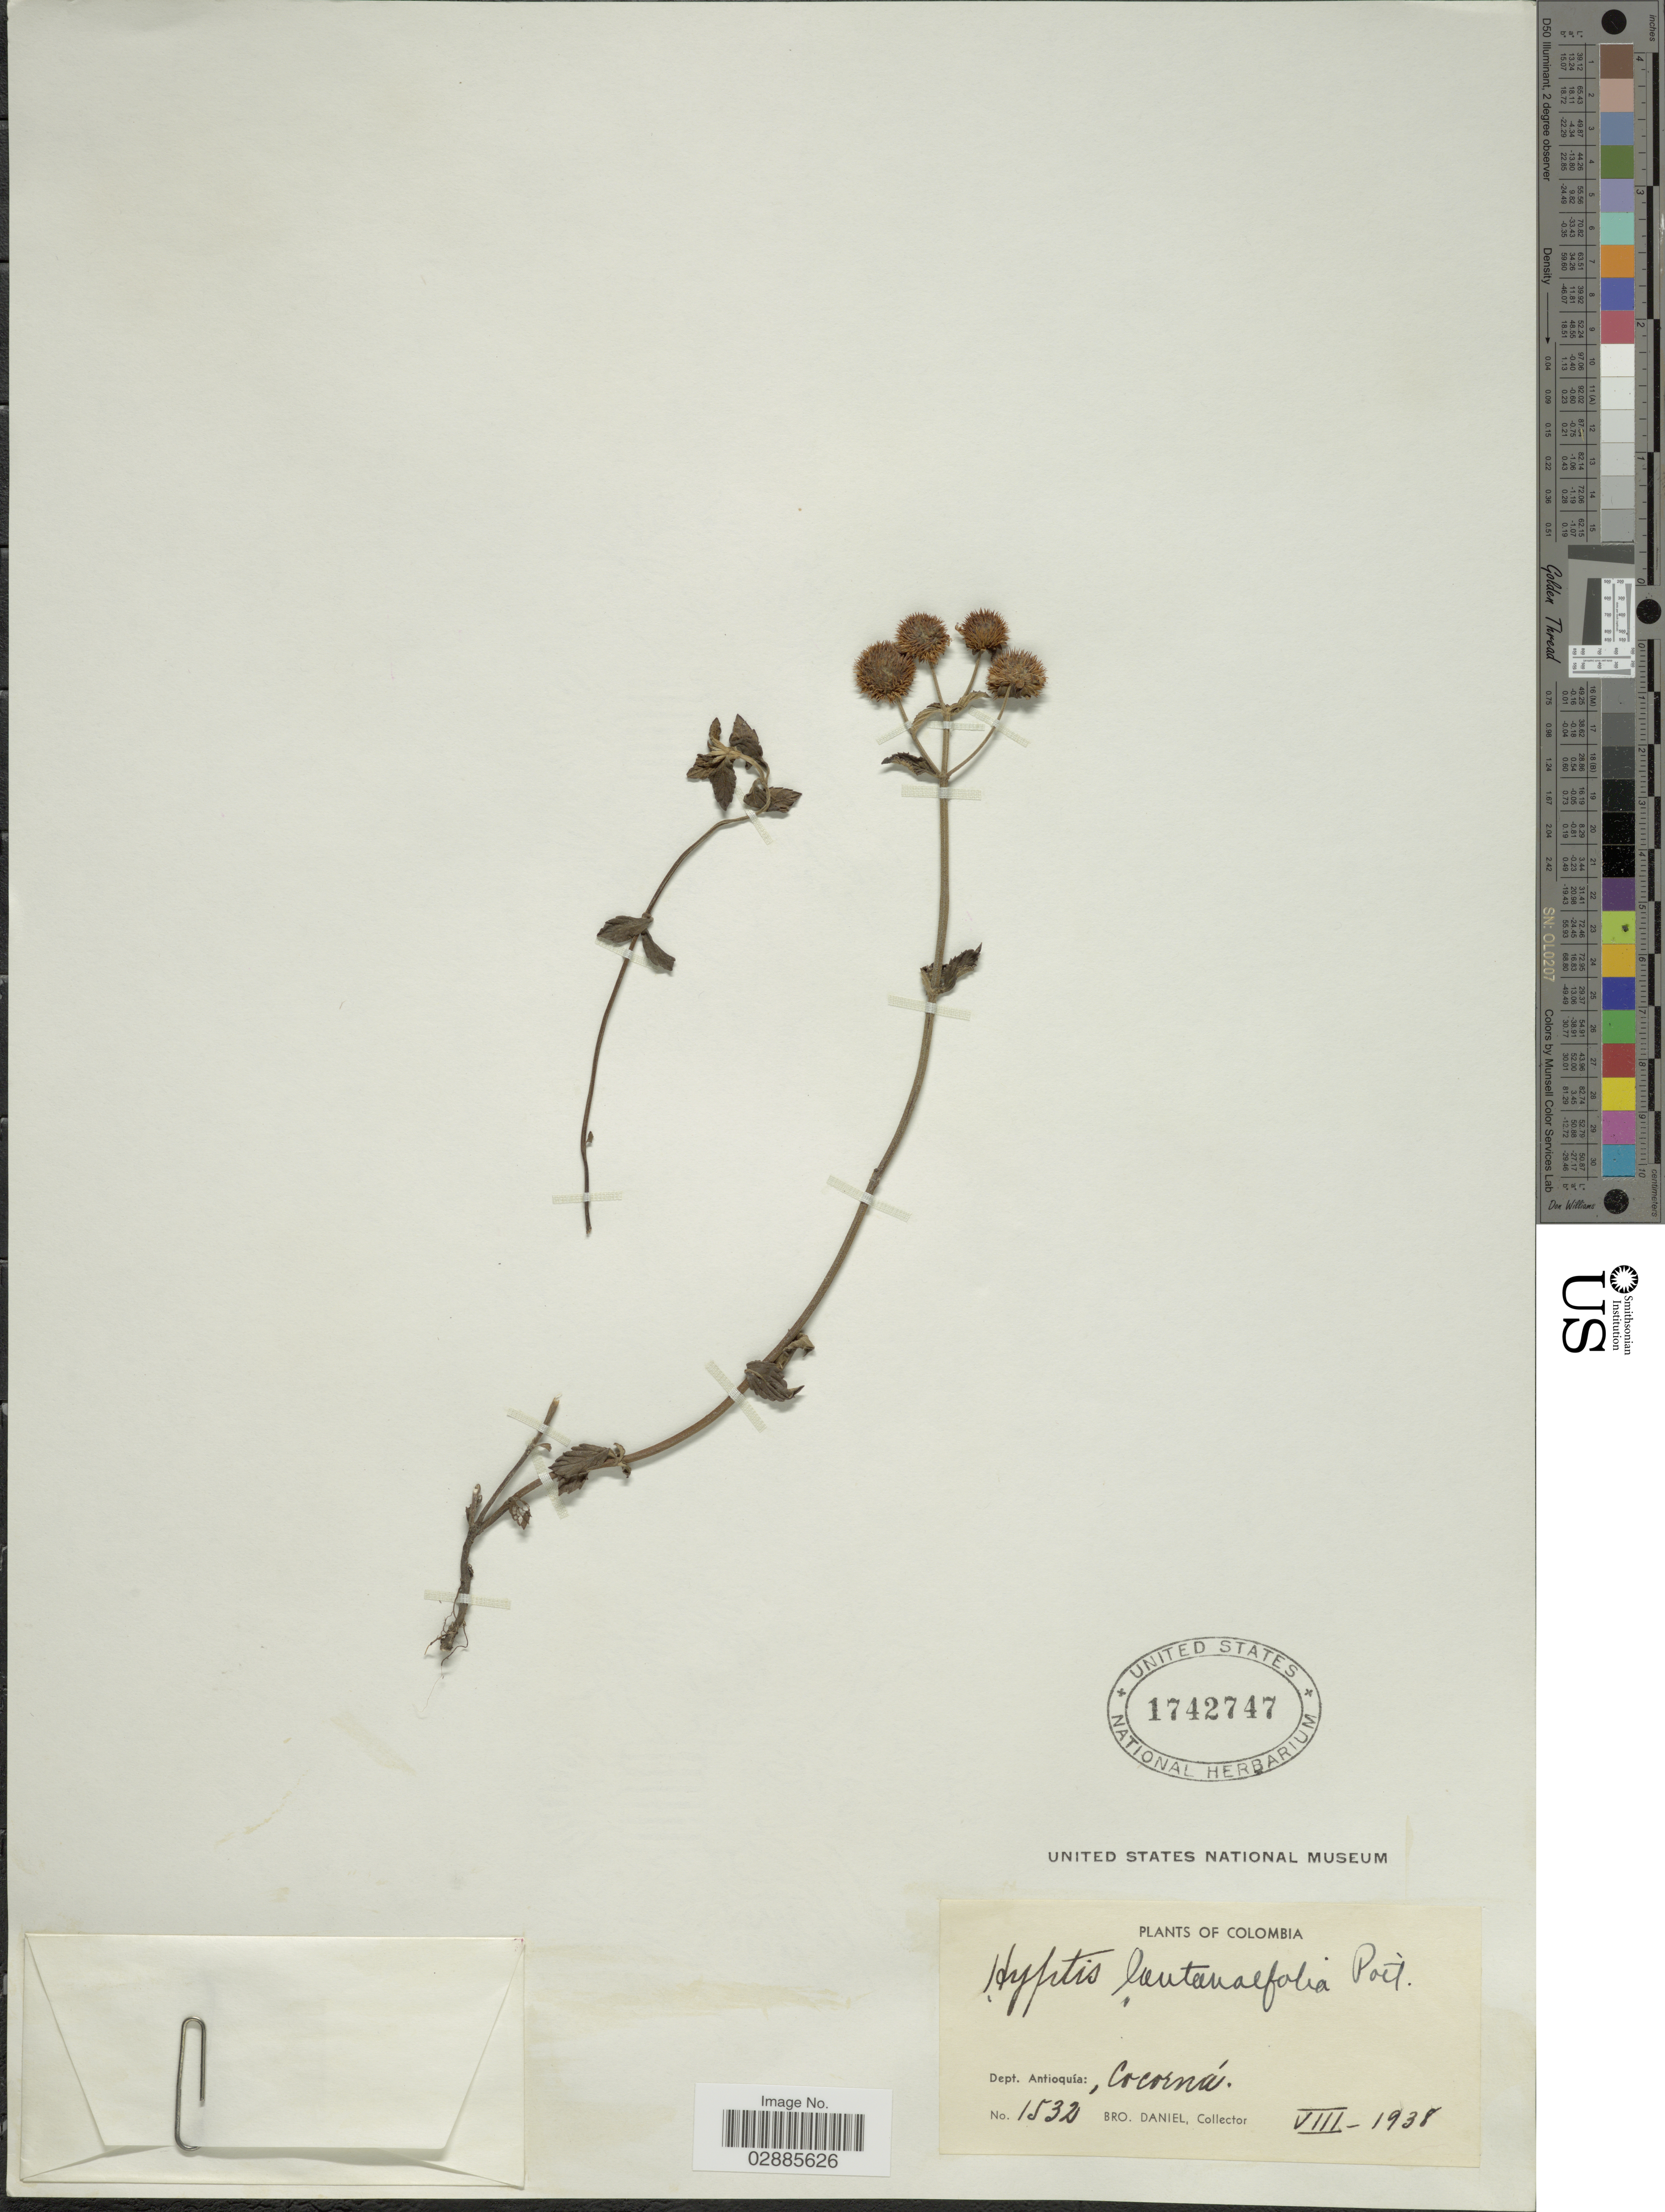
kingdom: Plantae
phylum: Tracheophyta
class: Magnoliopsida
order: Lamiales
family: Lamiaceae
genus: Hyptis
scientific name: Hyptis lantanifolia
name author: Poit.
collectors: Bro. Daniel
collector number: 1532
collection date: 1938-08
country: Colombia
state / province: Antioquia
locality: Cocorná.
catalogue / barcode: US 1742747